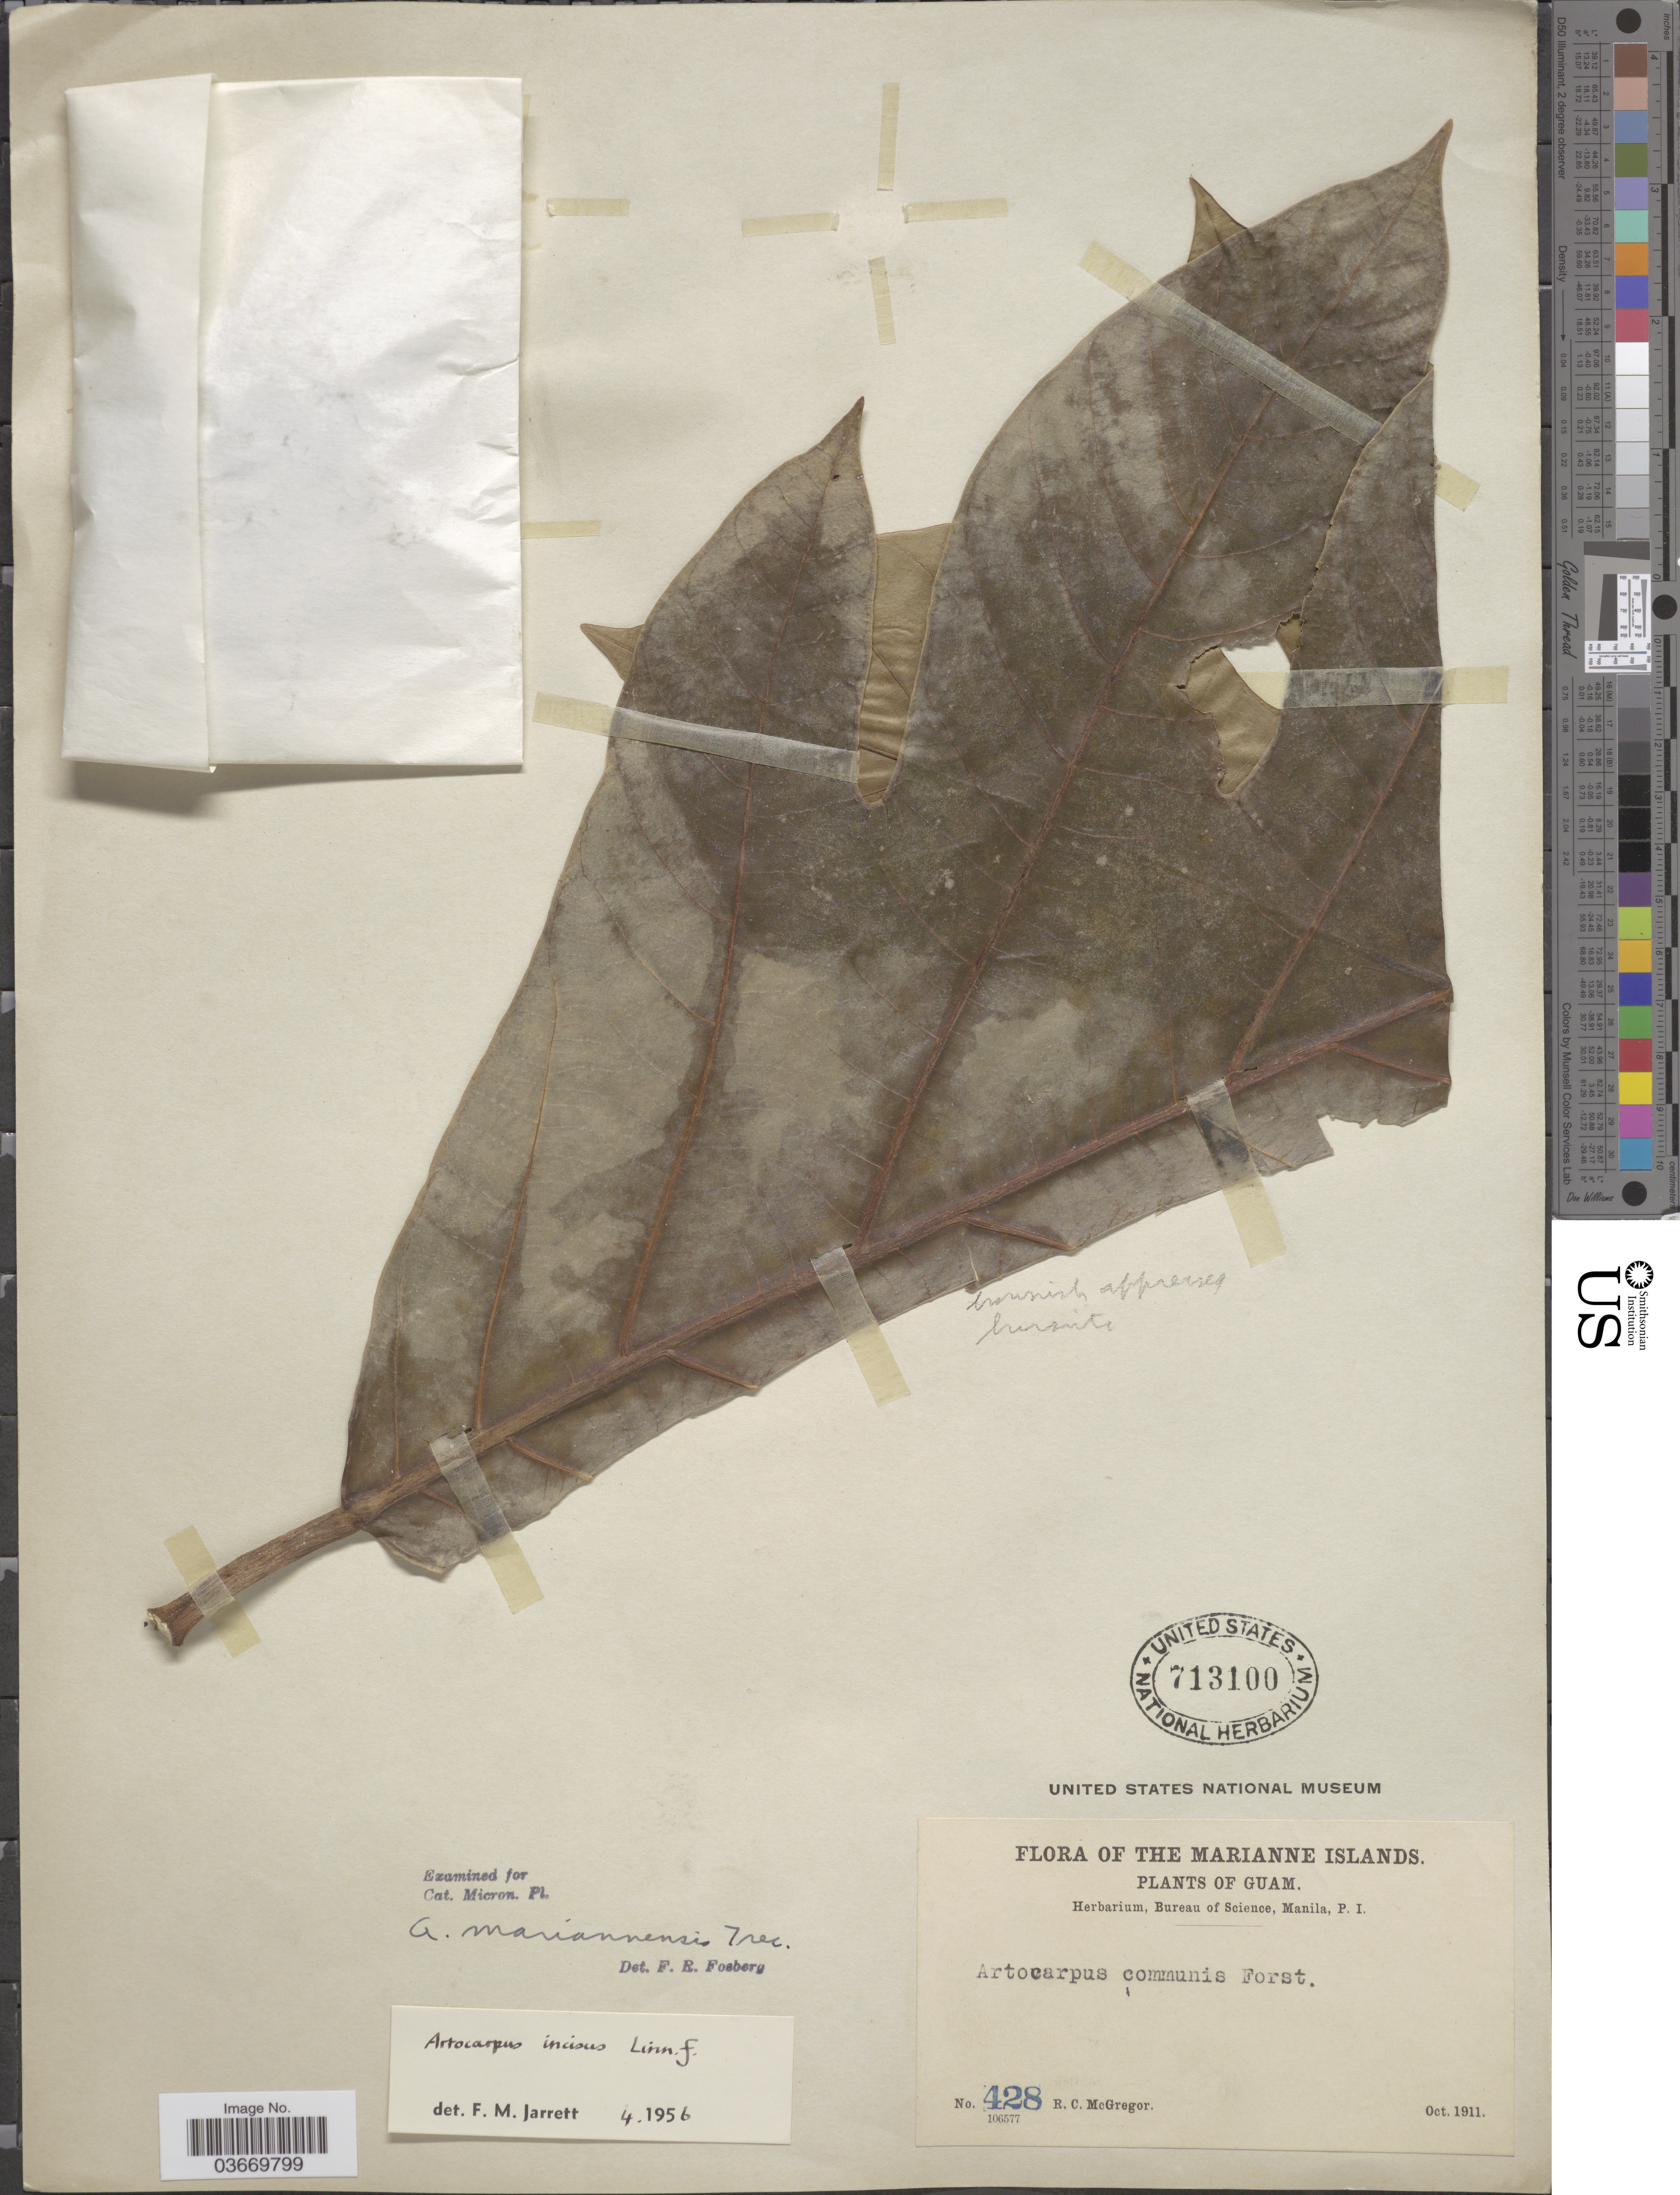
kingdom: Plantae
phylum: Tracheophyta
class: Magnoliopsida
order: Rosales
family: Moraceae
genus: Artocarpus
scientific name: Artocarpus mariannensis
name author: Trécul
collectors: R. C. McGregor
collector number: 428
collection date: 1911-10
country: Guam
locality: The Marianne Islands.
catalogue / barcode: US 713100